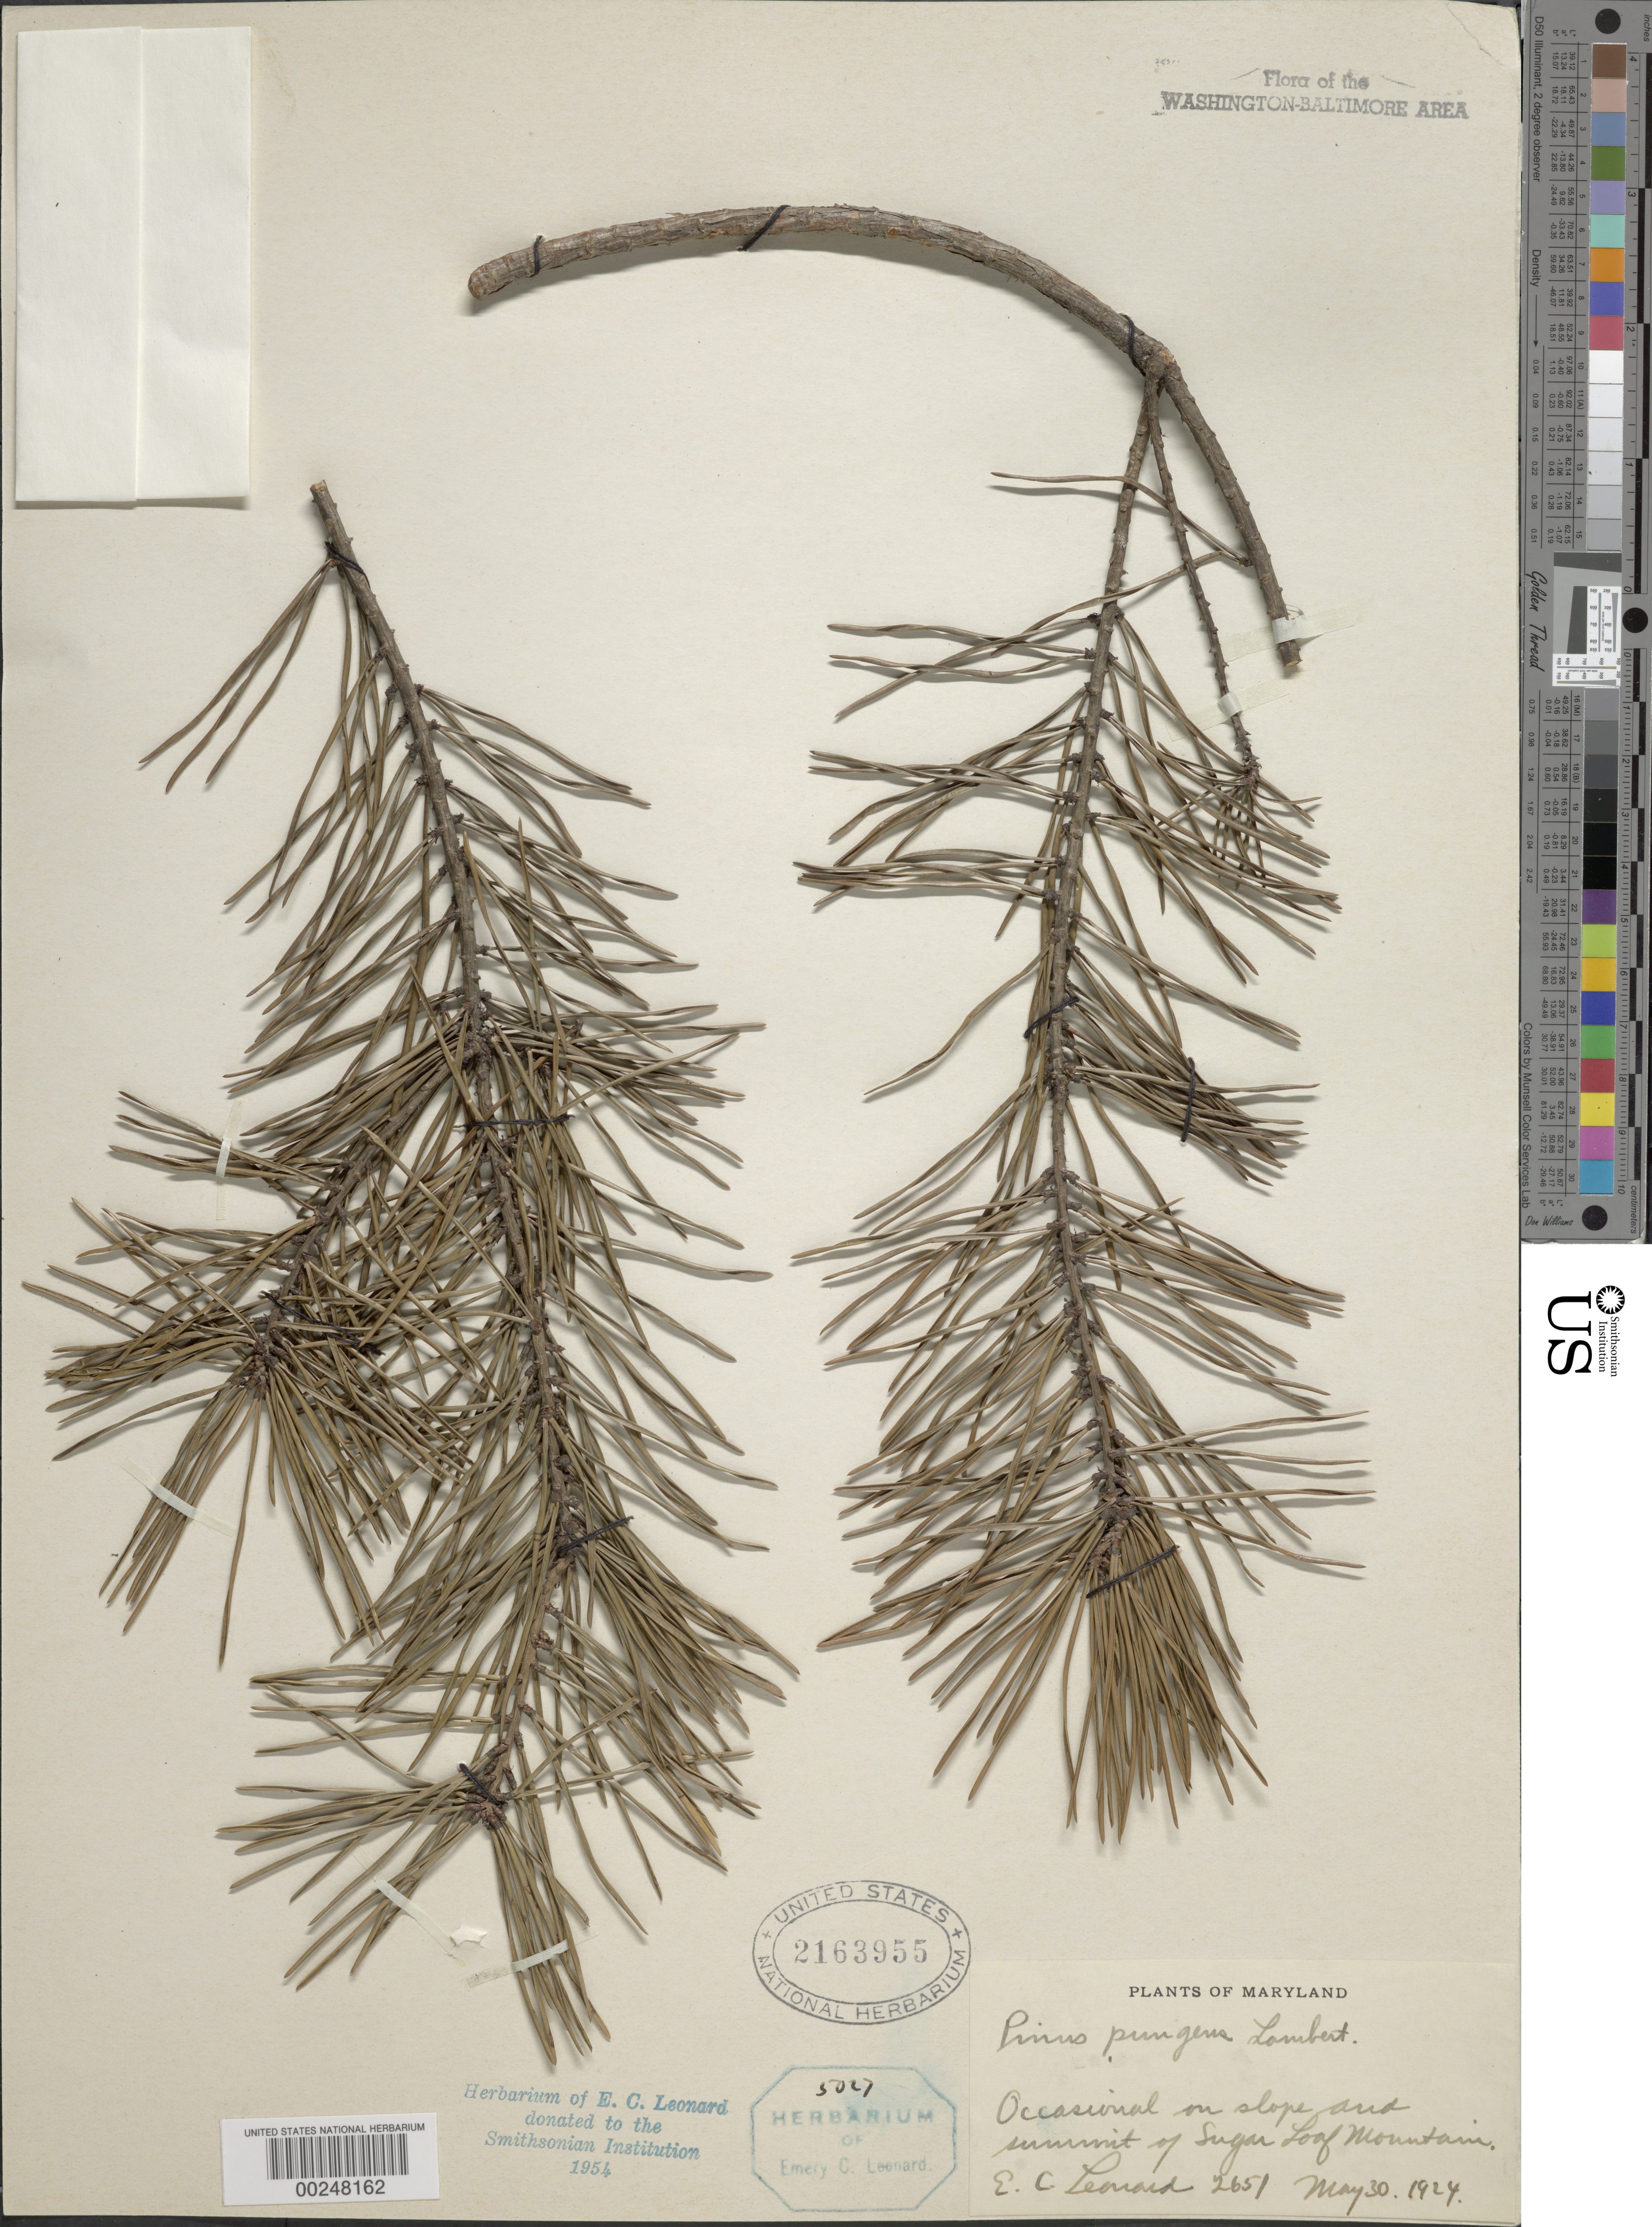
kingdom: Plantae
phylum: Tracheophyta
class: Pinopsida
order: Pinales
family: Pinaceae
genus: Pinus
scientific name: Pinus pungens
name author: Lamb.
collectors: E. C. Leonard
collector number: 2651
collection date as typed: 30 May 1924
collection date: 1924-05-30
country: United States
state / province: Maryland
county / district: Frederick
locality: Sugar Loaf Mountain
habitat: On slope and summit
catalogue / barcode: US 2163955